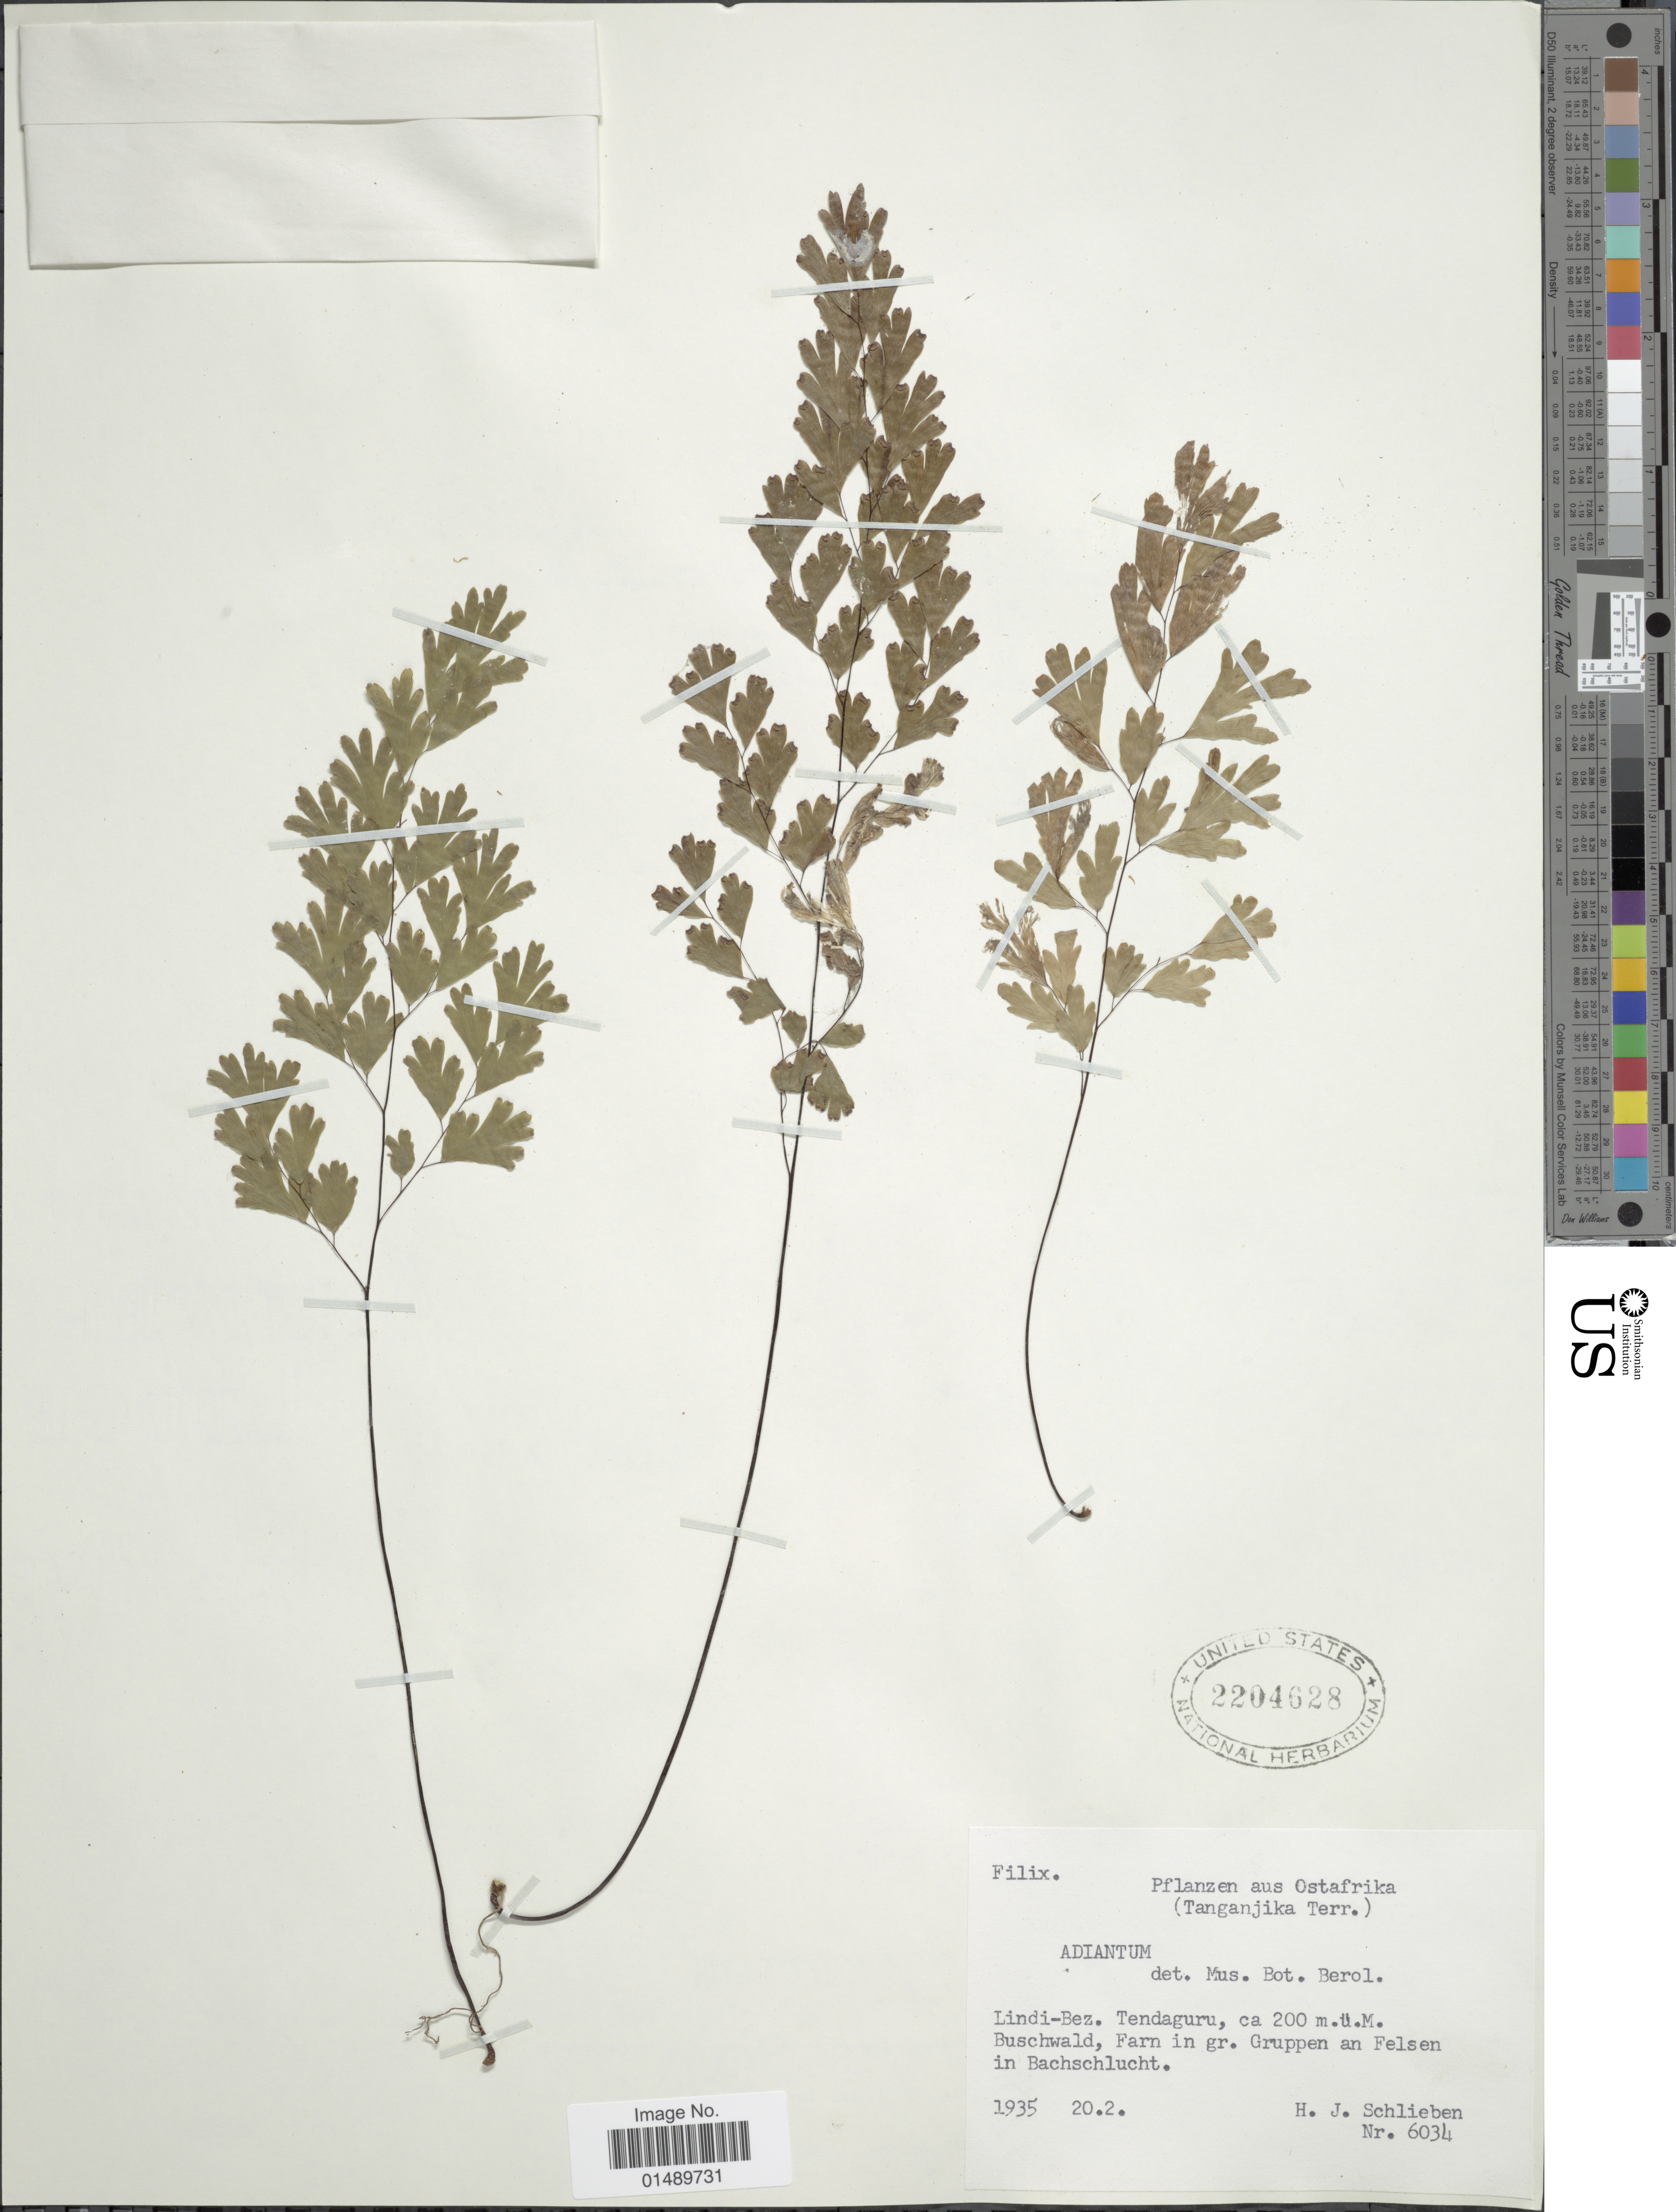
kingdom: Plantae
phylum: Tracheophyta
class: Polypodiopsida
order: Polypodiales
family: Pteridaceae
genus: Adiantum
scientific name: Adiantum sp.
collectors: H. J. Schlieben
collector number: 6034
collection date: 1935-02-20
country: Tanzania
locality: Ostafrica (Tanganjika Terr.), Lindi-Bez. Tendaguru, Buschwald.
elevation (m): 200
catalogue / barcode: US 2204628